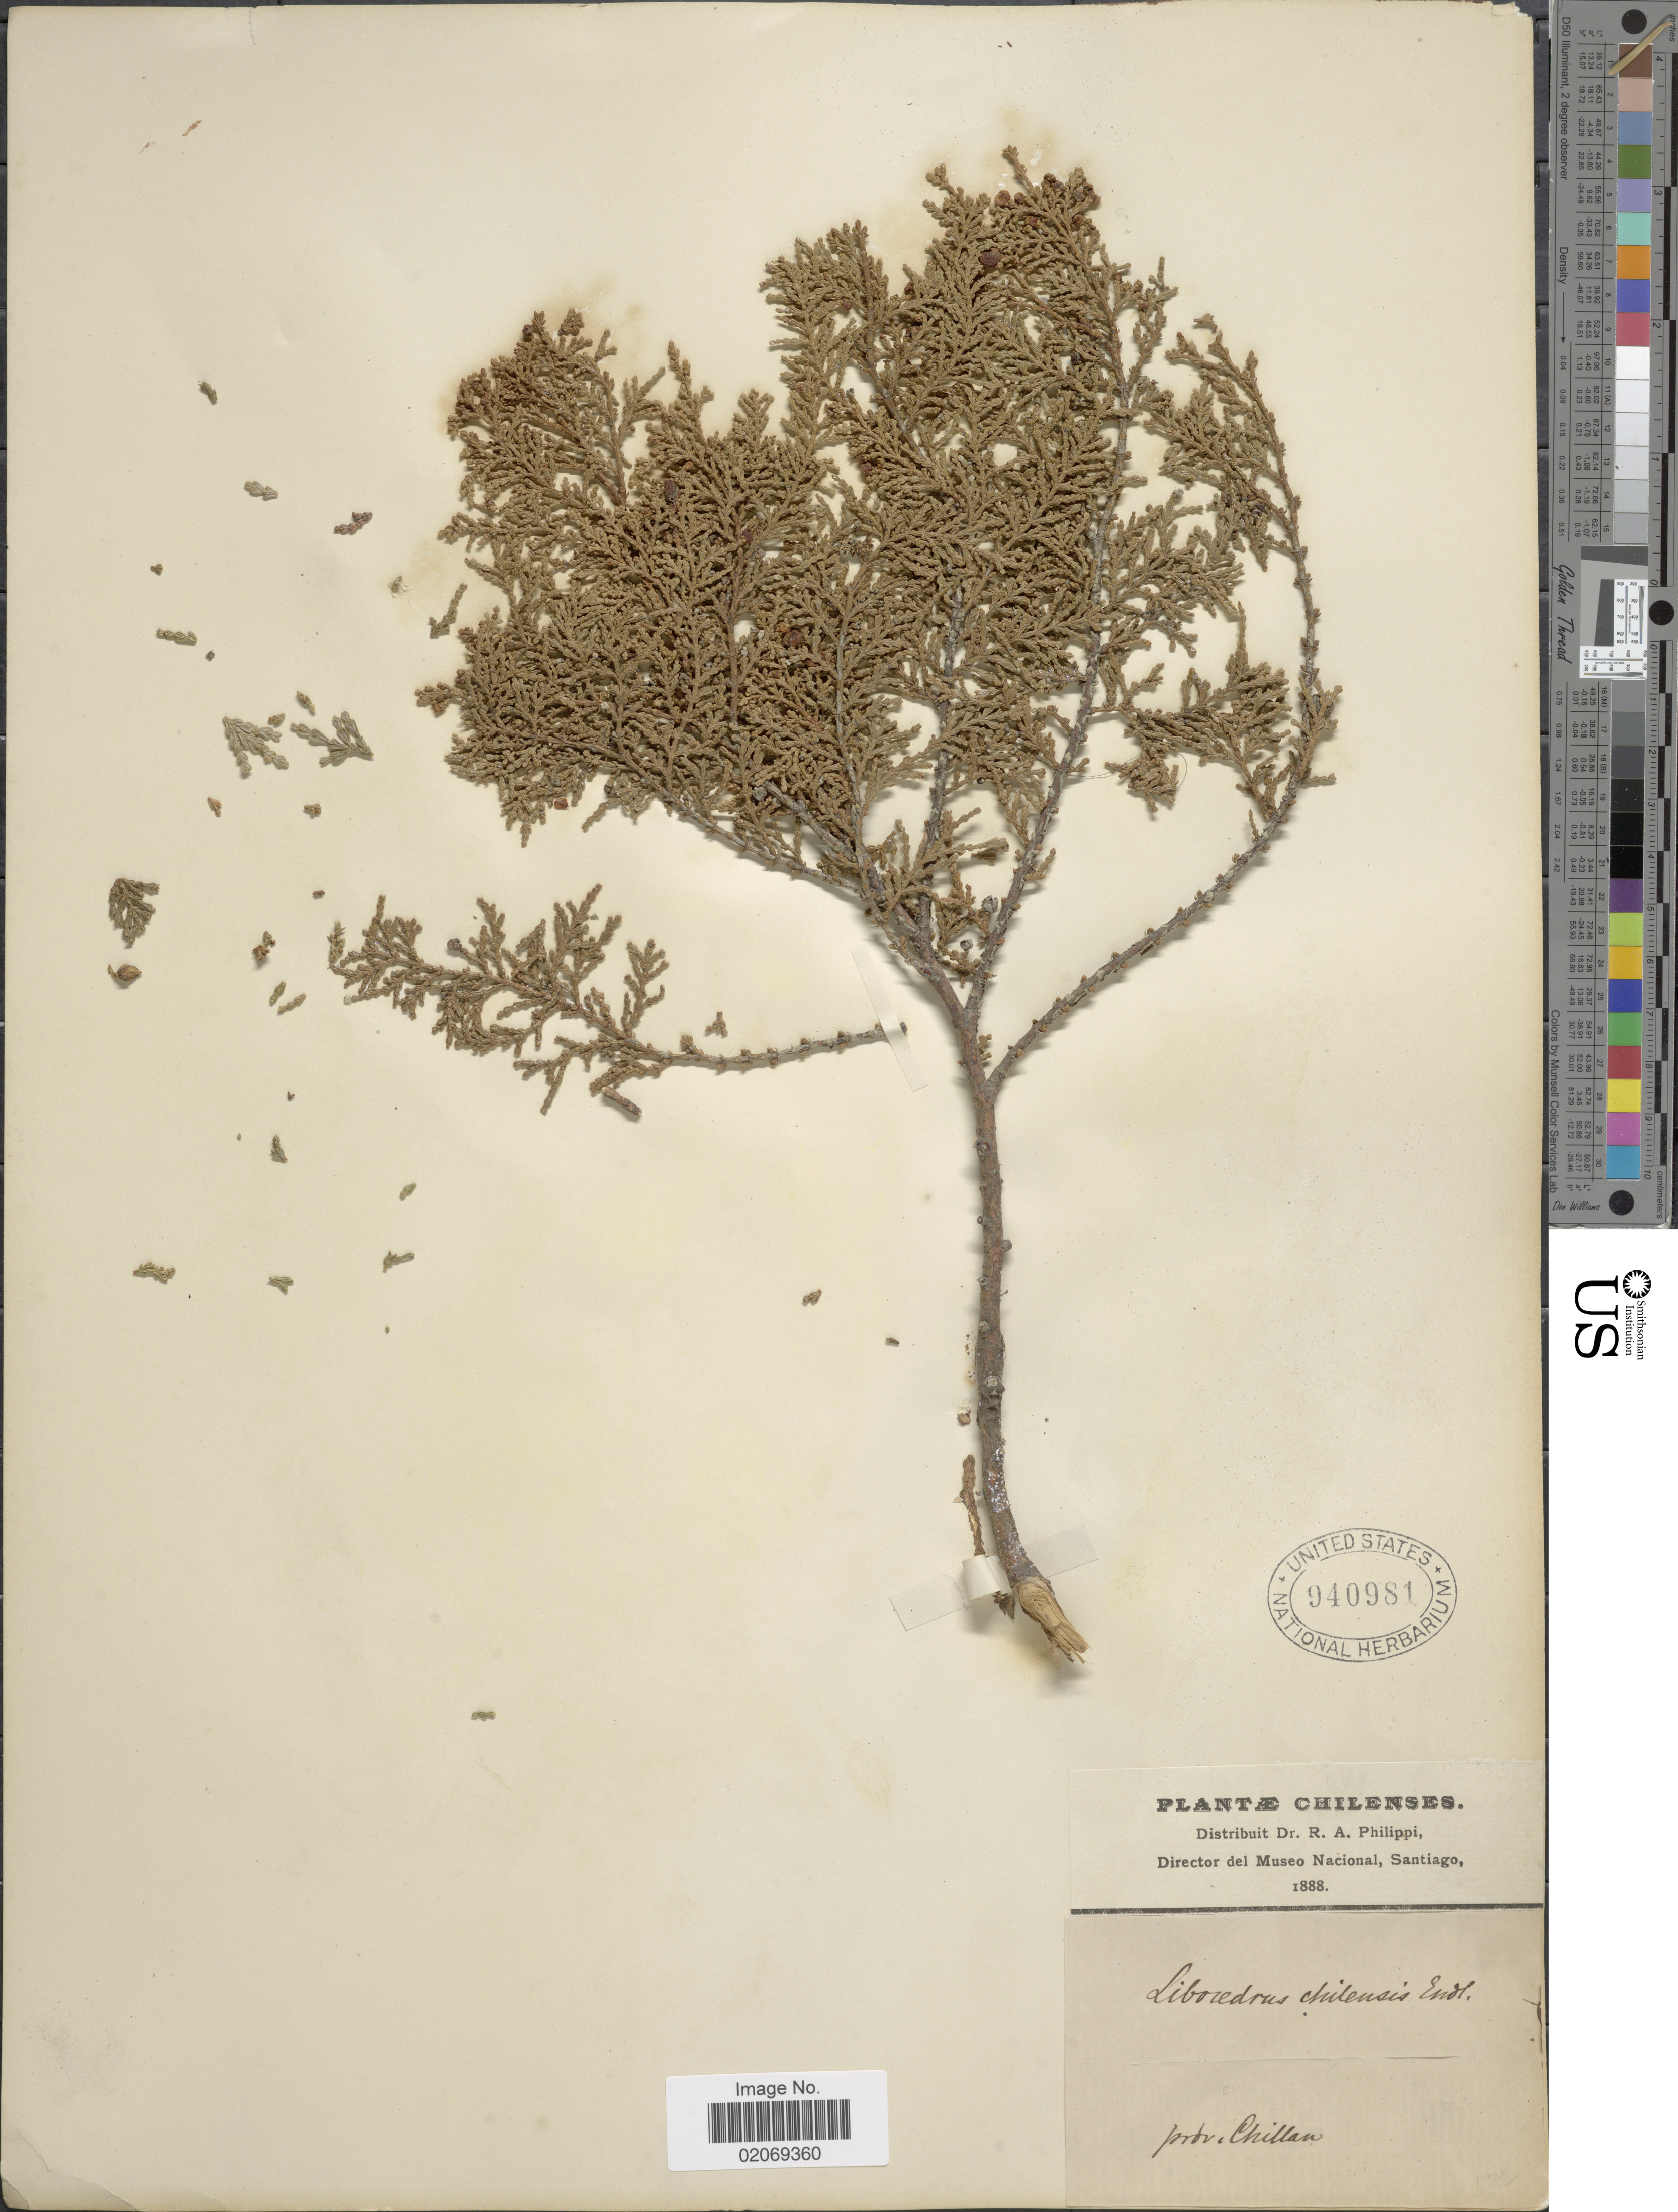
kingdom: Plantae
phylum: Tracheophyta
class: Pinopsida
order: Pinales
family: Cupressaceae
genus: Libocedrus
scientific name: Libocedrus chilensis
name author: (D. Don) Endl.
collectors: R. A. Philippi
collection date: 1888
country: Chile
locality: Prov. Chillan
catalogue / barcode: US 940981